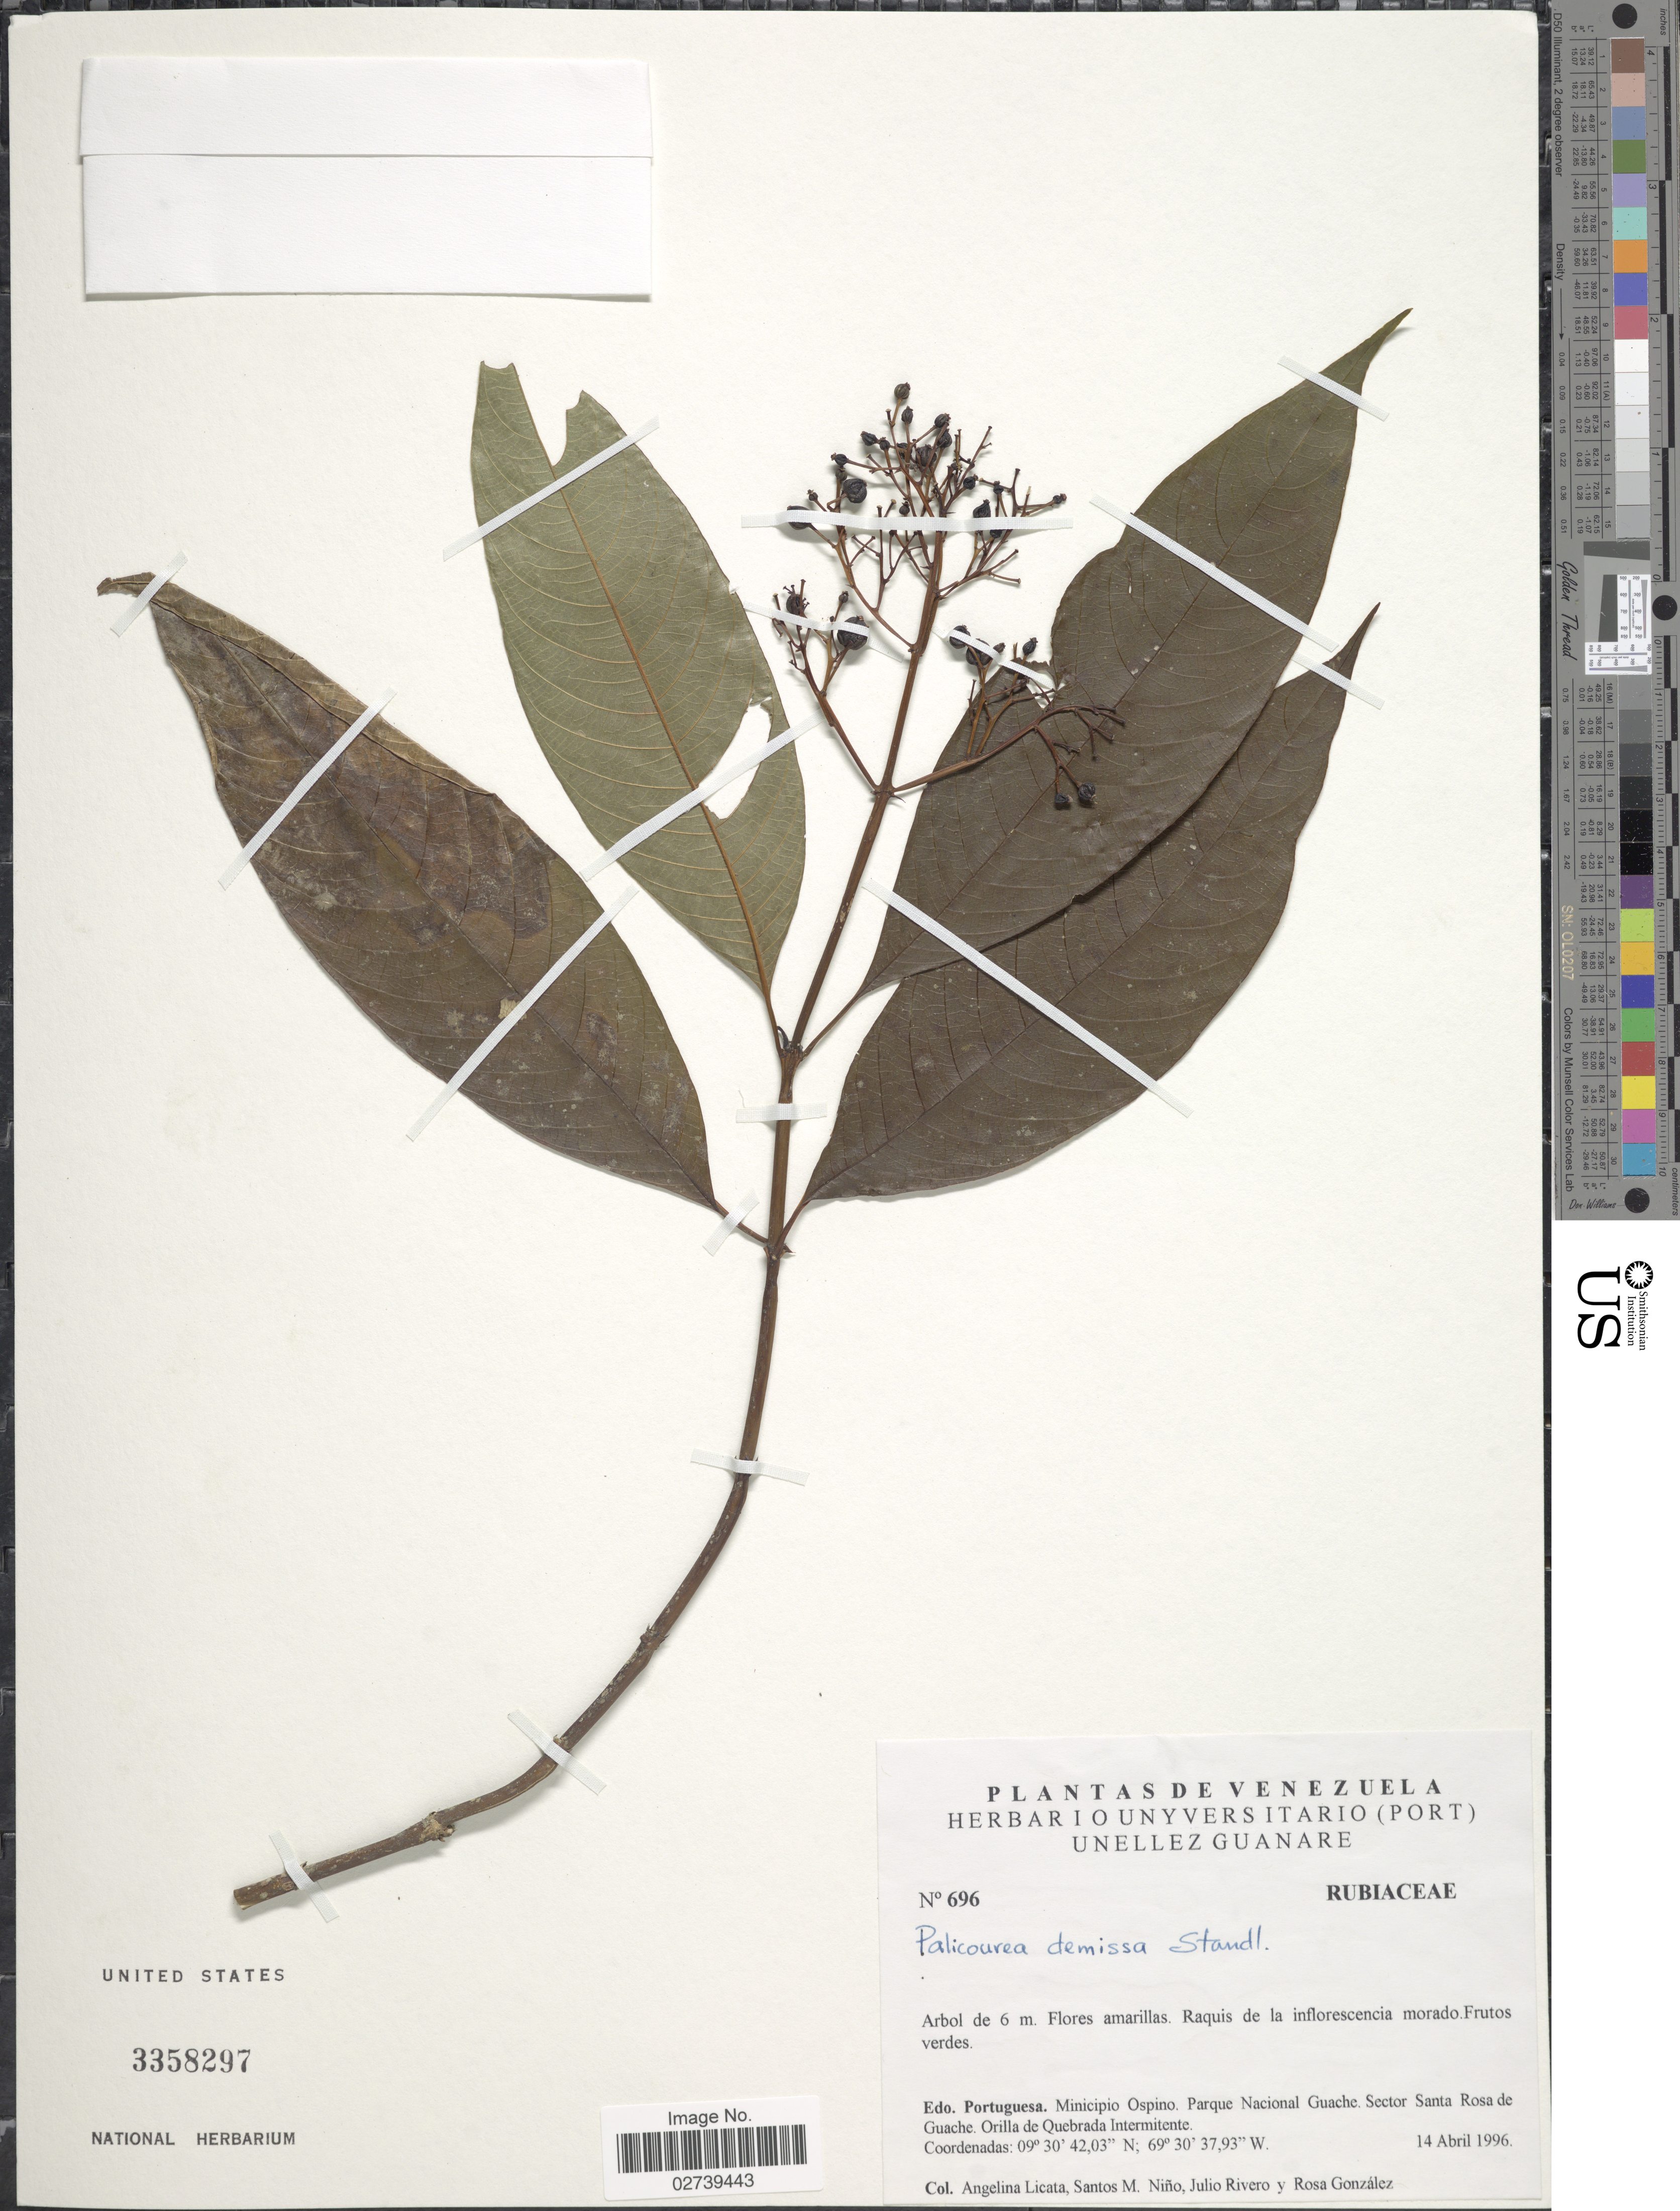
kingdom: Plantae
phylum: Tracheophyta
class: Magnoliopsida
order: Gentianales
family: Rubiaceae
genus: Palicourea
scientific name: Palicourea demissa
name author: Standl.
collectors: A. Licata, S. M. Niño, J. Rivero & R. González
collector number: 696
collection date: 1996-04-14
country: Venezuela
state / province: Portuguesa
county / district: Ospino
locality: Parque Nacional Guache. Sector Santa Rosa de Guache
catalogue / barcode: US 3358297